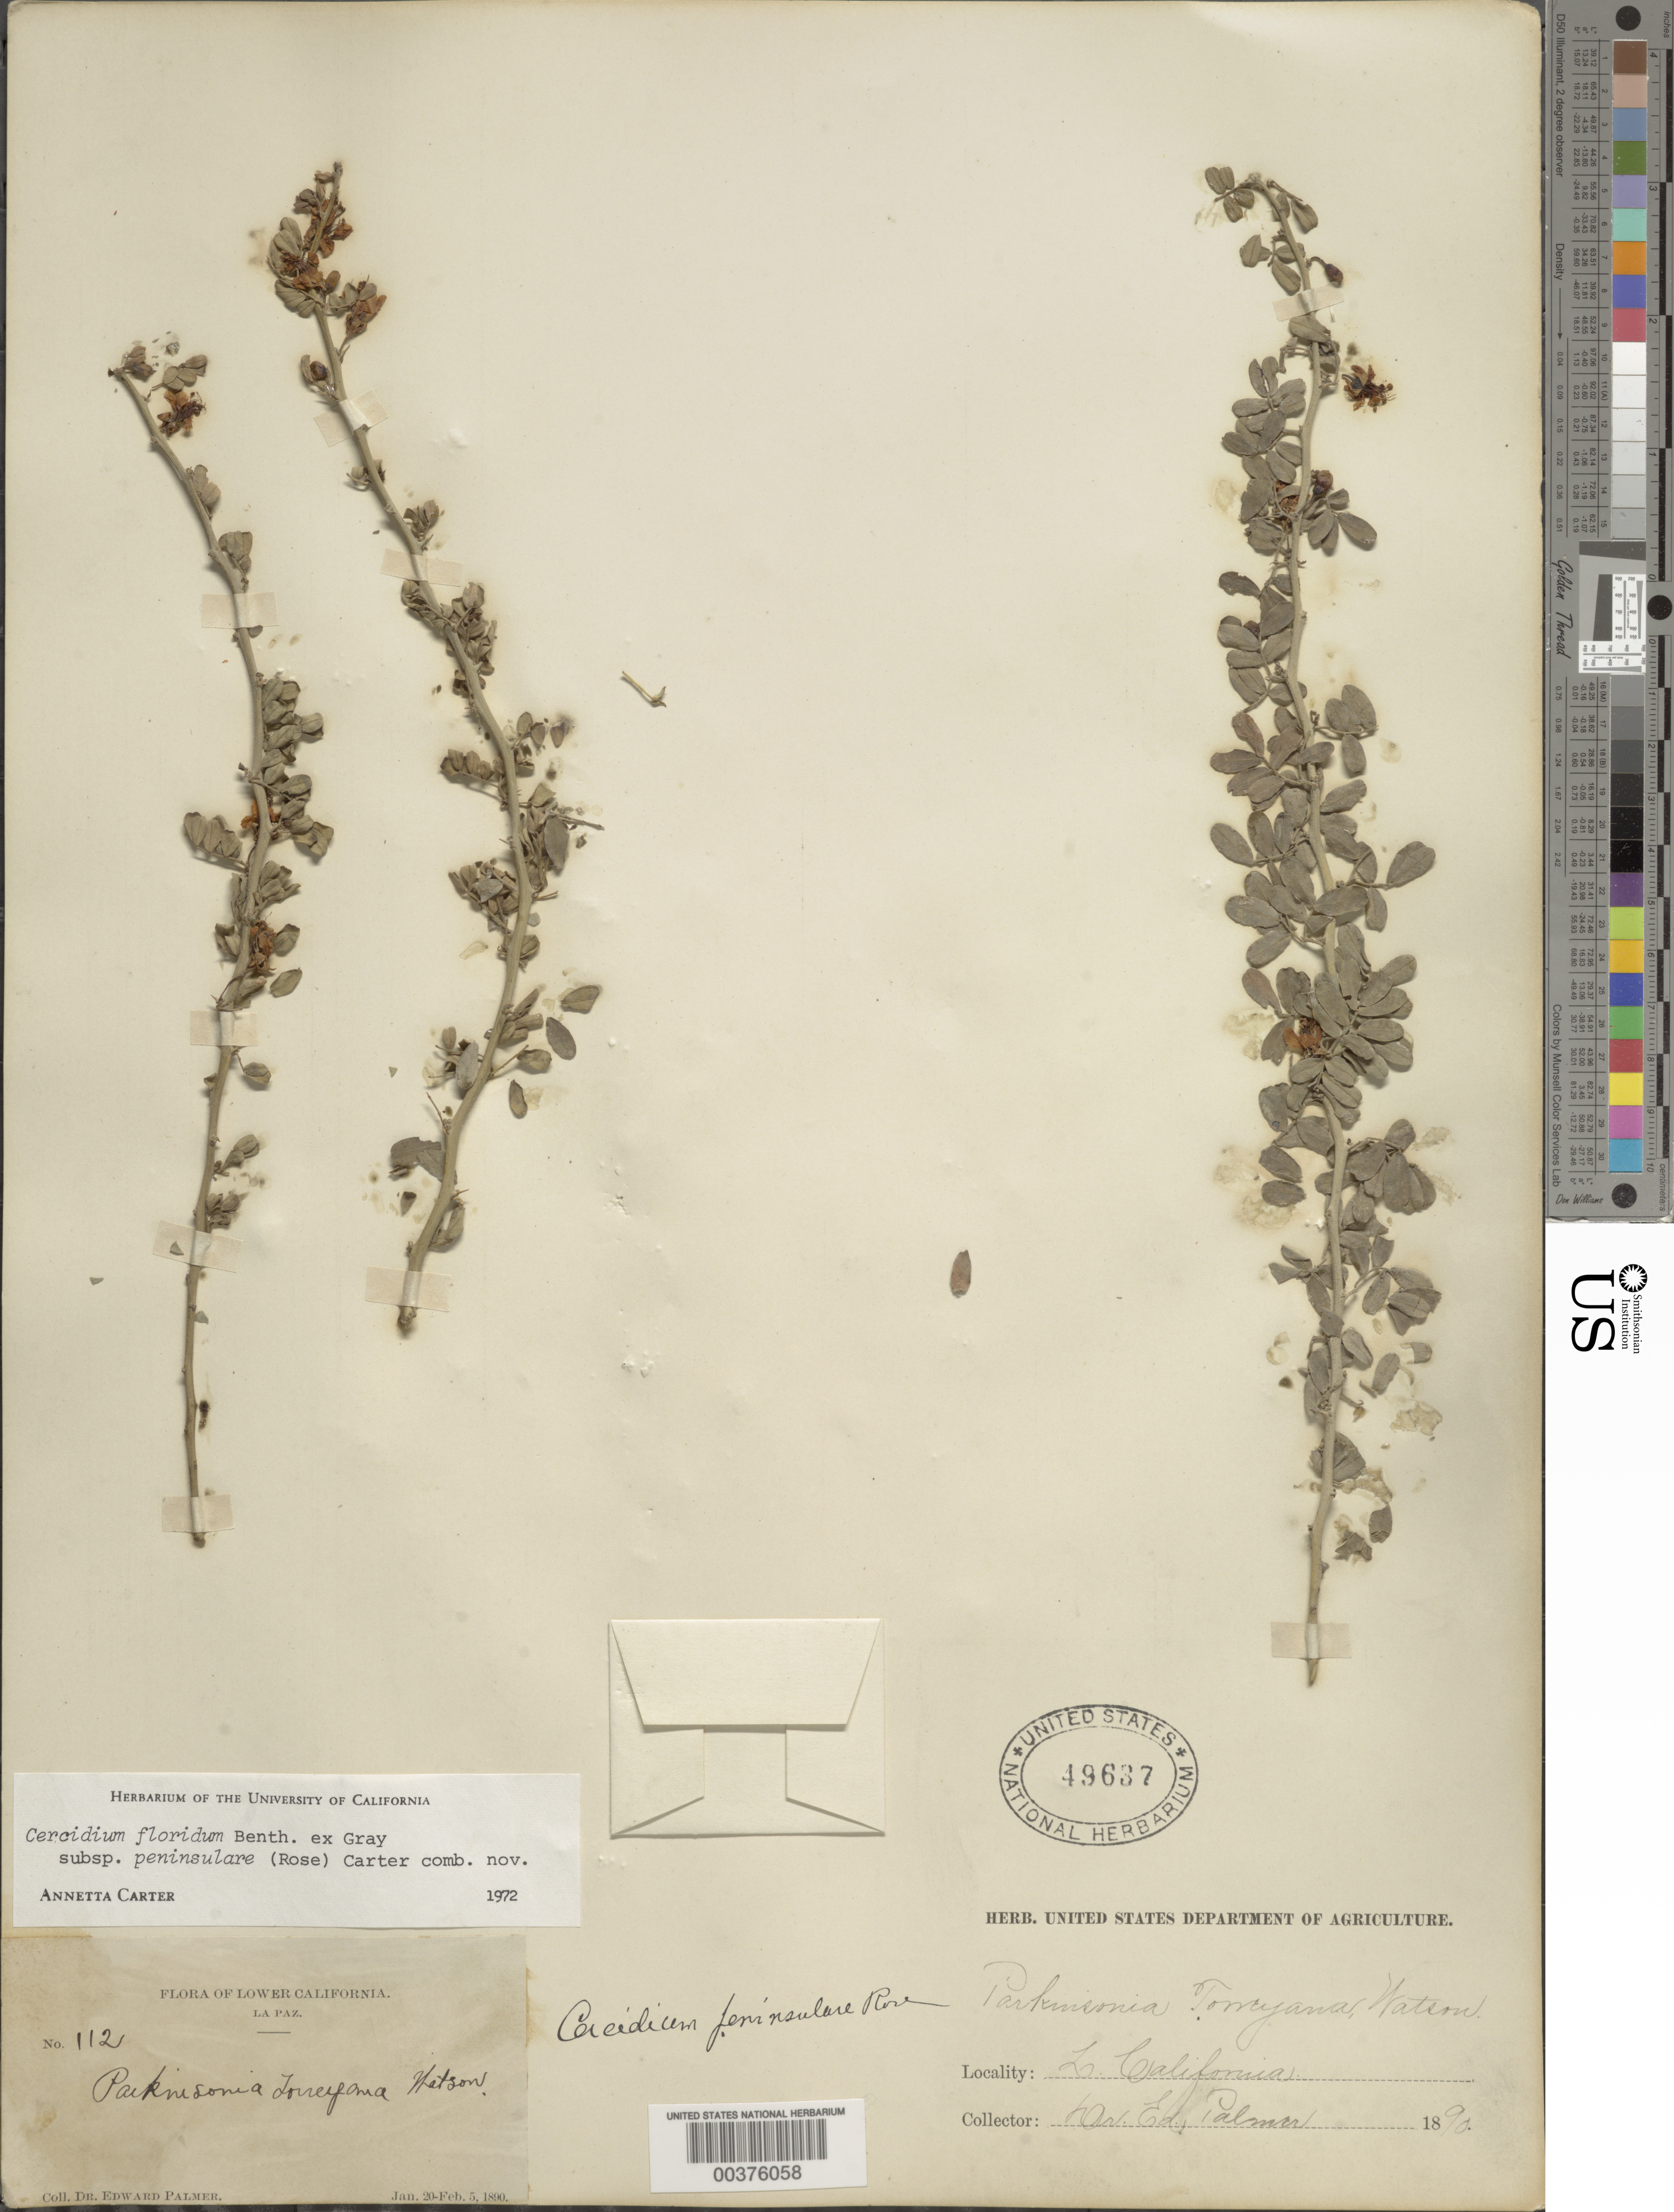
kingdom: Plantae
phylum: Tracheophyta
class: Magnoliopsida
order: Fabales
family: Fabaceae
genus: Parkinsonia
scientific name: Parkinsonia florida subsp. peninsulare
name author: (Rose) J.E. Hawkins & Felger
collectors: E. Palmer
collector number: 112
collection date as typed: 20 Jan 1890 to 05 Feb 1890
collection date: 1890-01-20/1890-02-05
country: Mexico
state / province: Baja California Sur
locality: La Paz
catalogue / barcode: US 49637